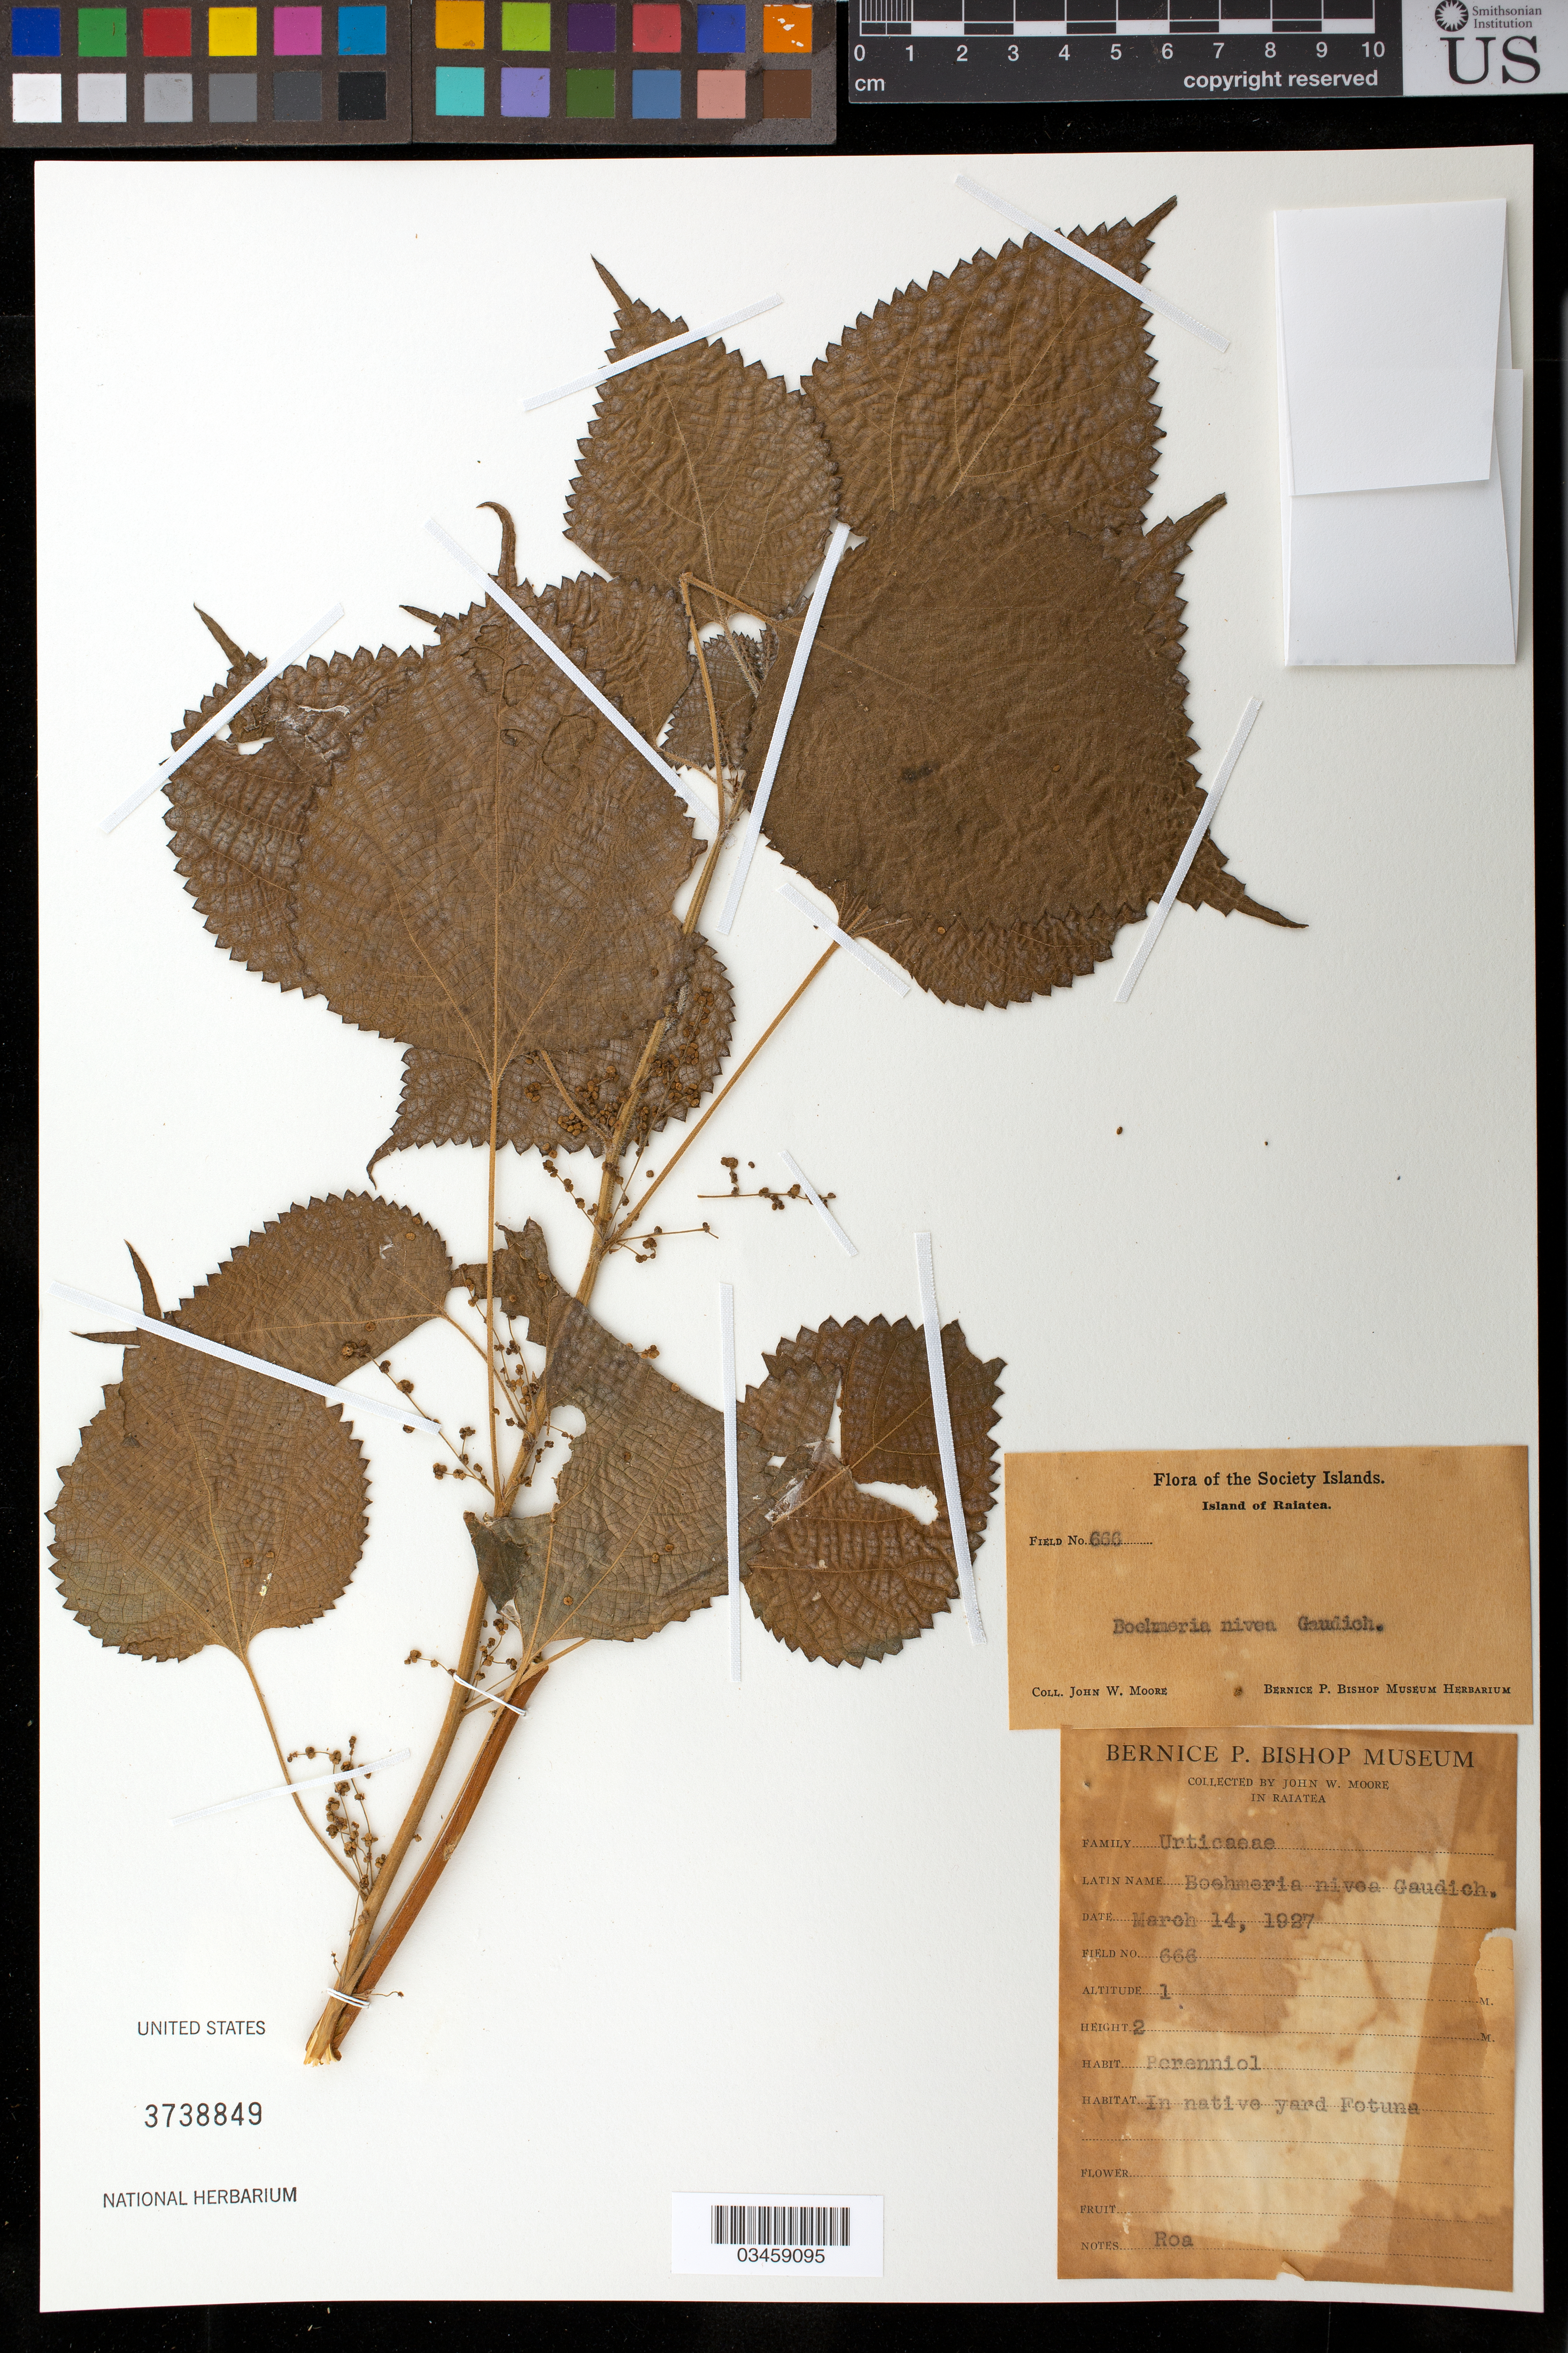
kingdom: Plantae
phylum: Tracheophyta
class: Magnoliopsida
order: Rosales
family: Urticaceae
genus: Boehmeria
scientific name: Boehmeria nivea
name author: (L.) Gaudich.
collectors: J. Moore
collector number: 666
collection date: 1927-03-14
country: French Polynesia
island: Raiatea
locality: In native yard, Fotuna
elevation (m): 1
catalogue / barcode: US 3738849